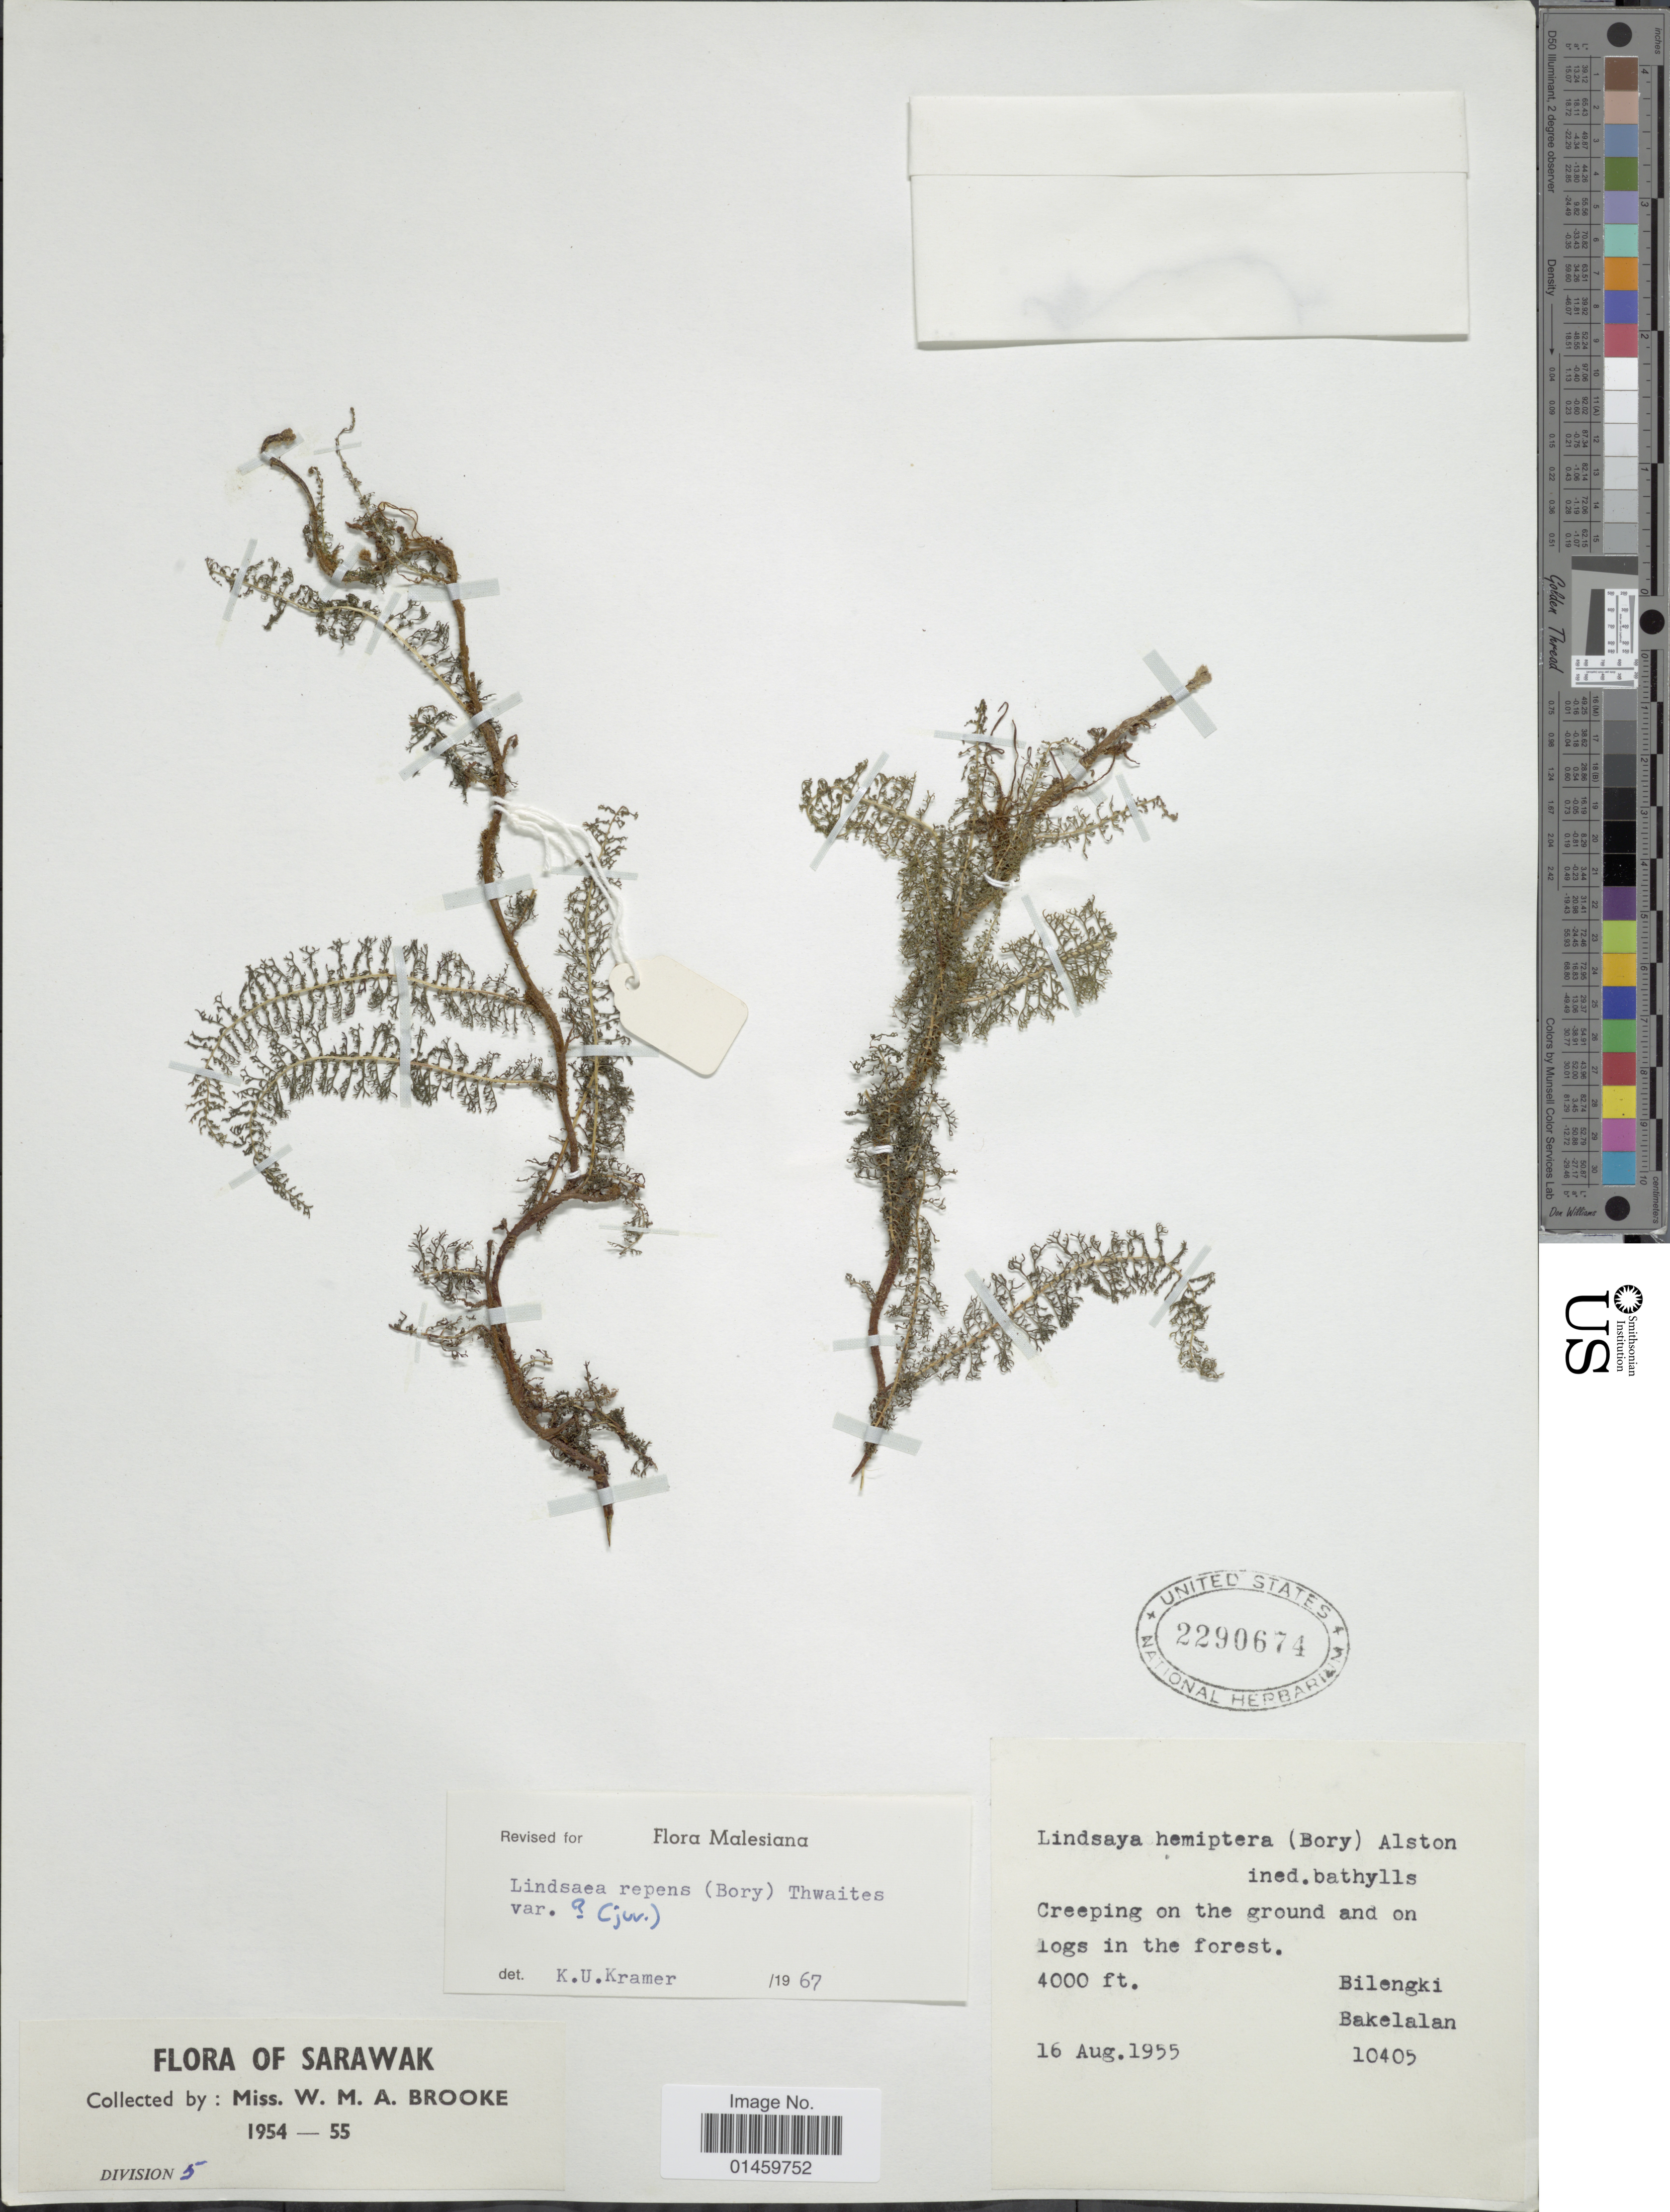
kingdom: Plantae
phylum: Tracheophyta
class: Polypodiopsida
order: Polypodiales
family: Lindsaeaceae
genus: Lindsaea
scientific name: Lindsaea repens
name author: (Bory) Thwaites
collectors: W. Brooke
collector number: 10405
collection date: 1955-08-16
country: Malaysia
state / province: Sarawak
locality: Bilengki. Bakelalan.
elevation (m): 1219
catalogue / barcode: US 2290674